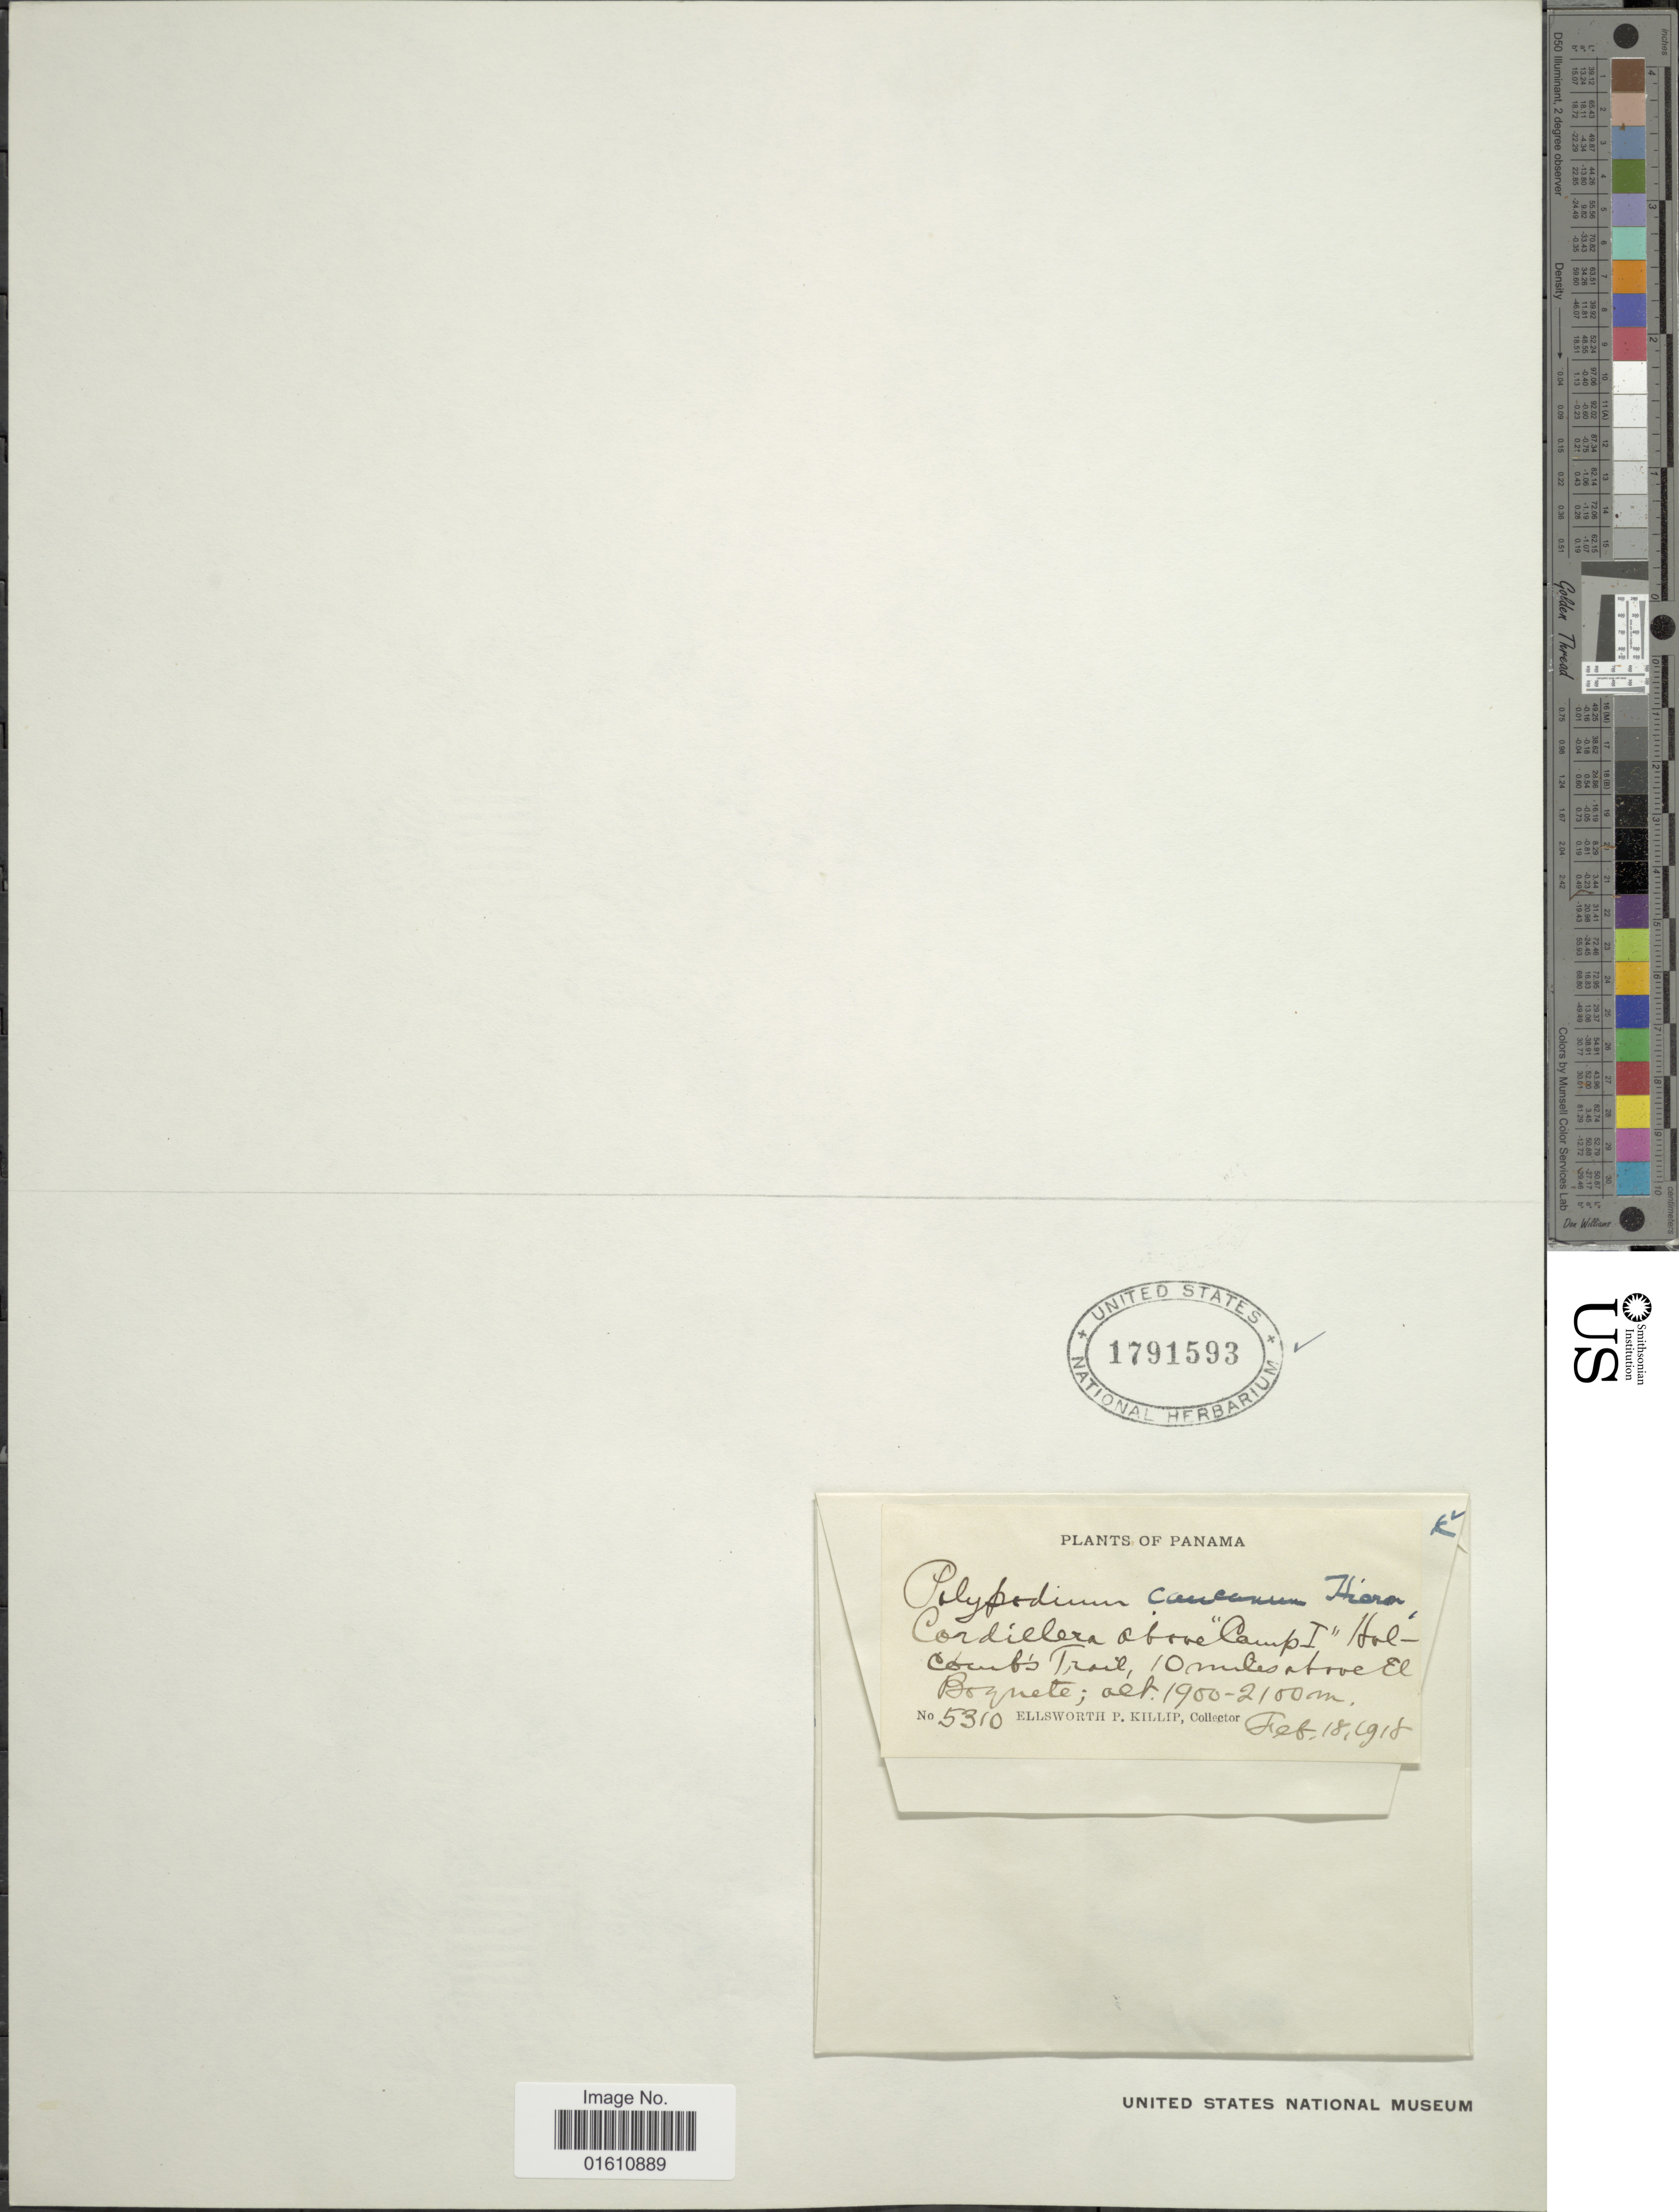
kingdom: Plantae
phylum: Tracheophyta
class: Polypodiopsida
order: Polypodiales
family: Polypodiaceae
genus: Moranopteris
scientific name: Moranopteris caucana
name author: (Hieron.) R. Y. Hirai & J. Prado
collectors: E. P. Killip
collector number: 5310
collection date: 1918-02-18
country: Panama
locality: Cordillera above "Camp I" Holcoufs Trail, 10 miles above El Boquete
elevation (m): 1900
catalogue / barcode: US 1791593